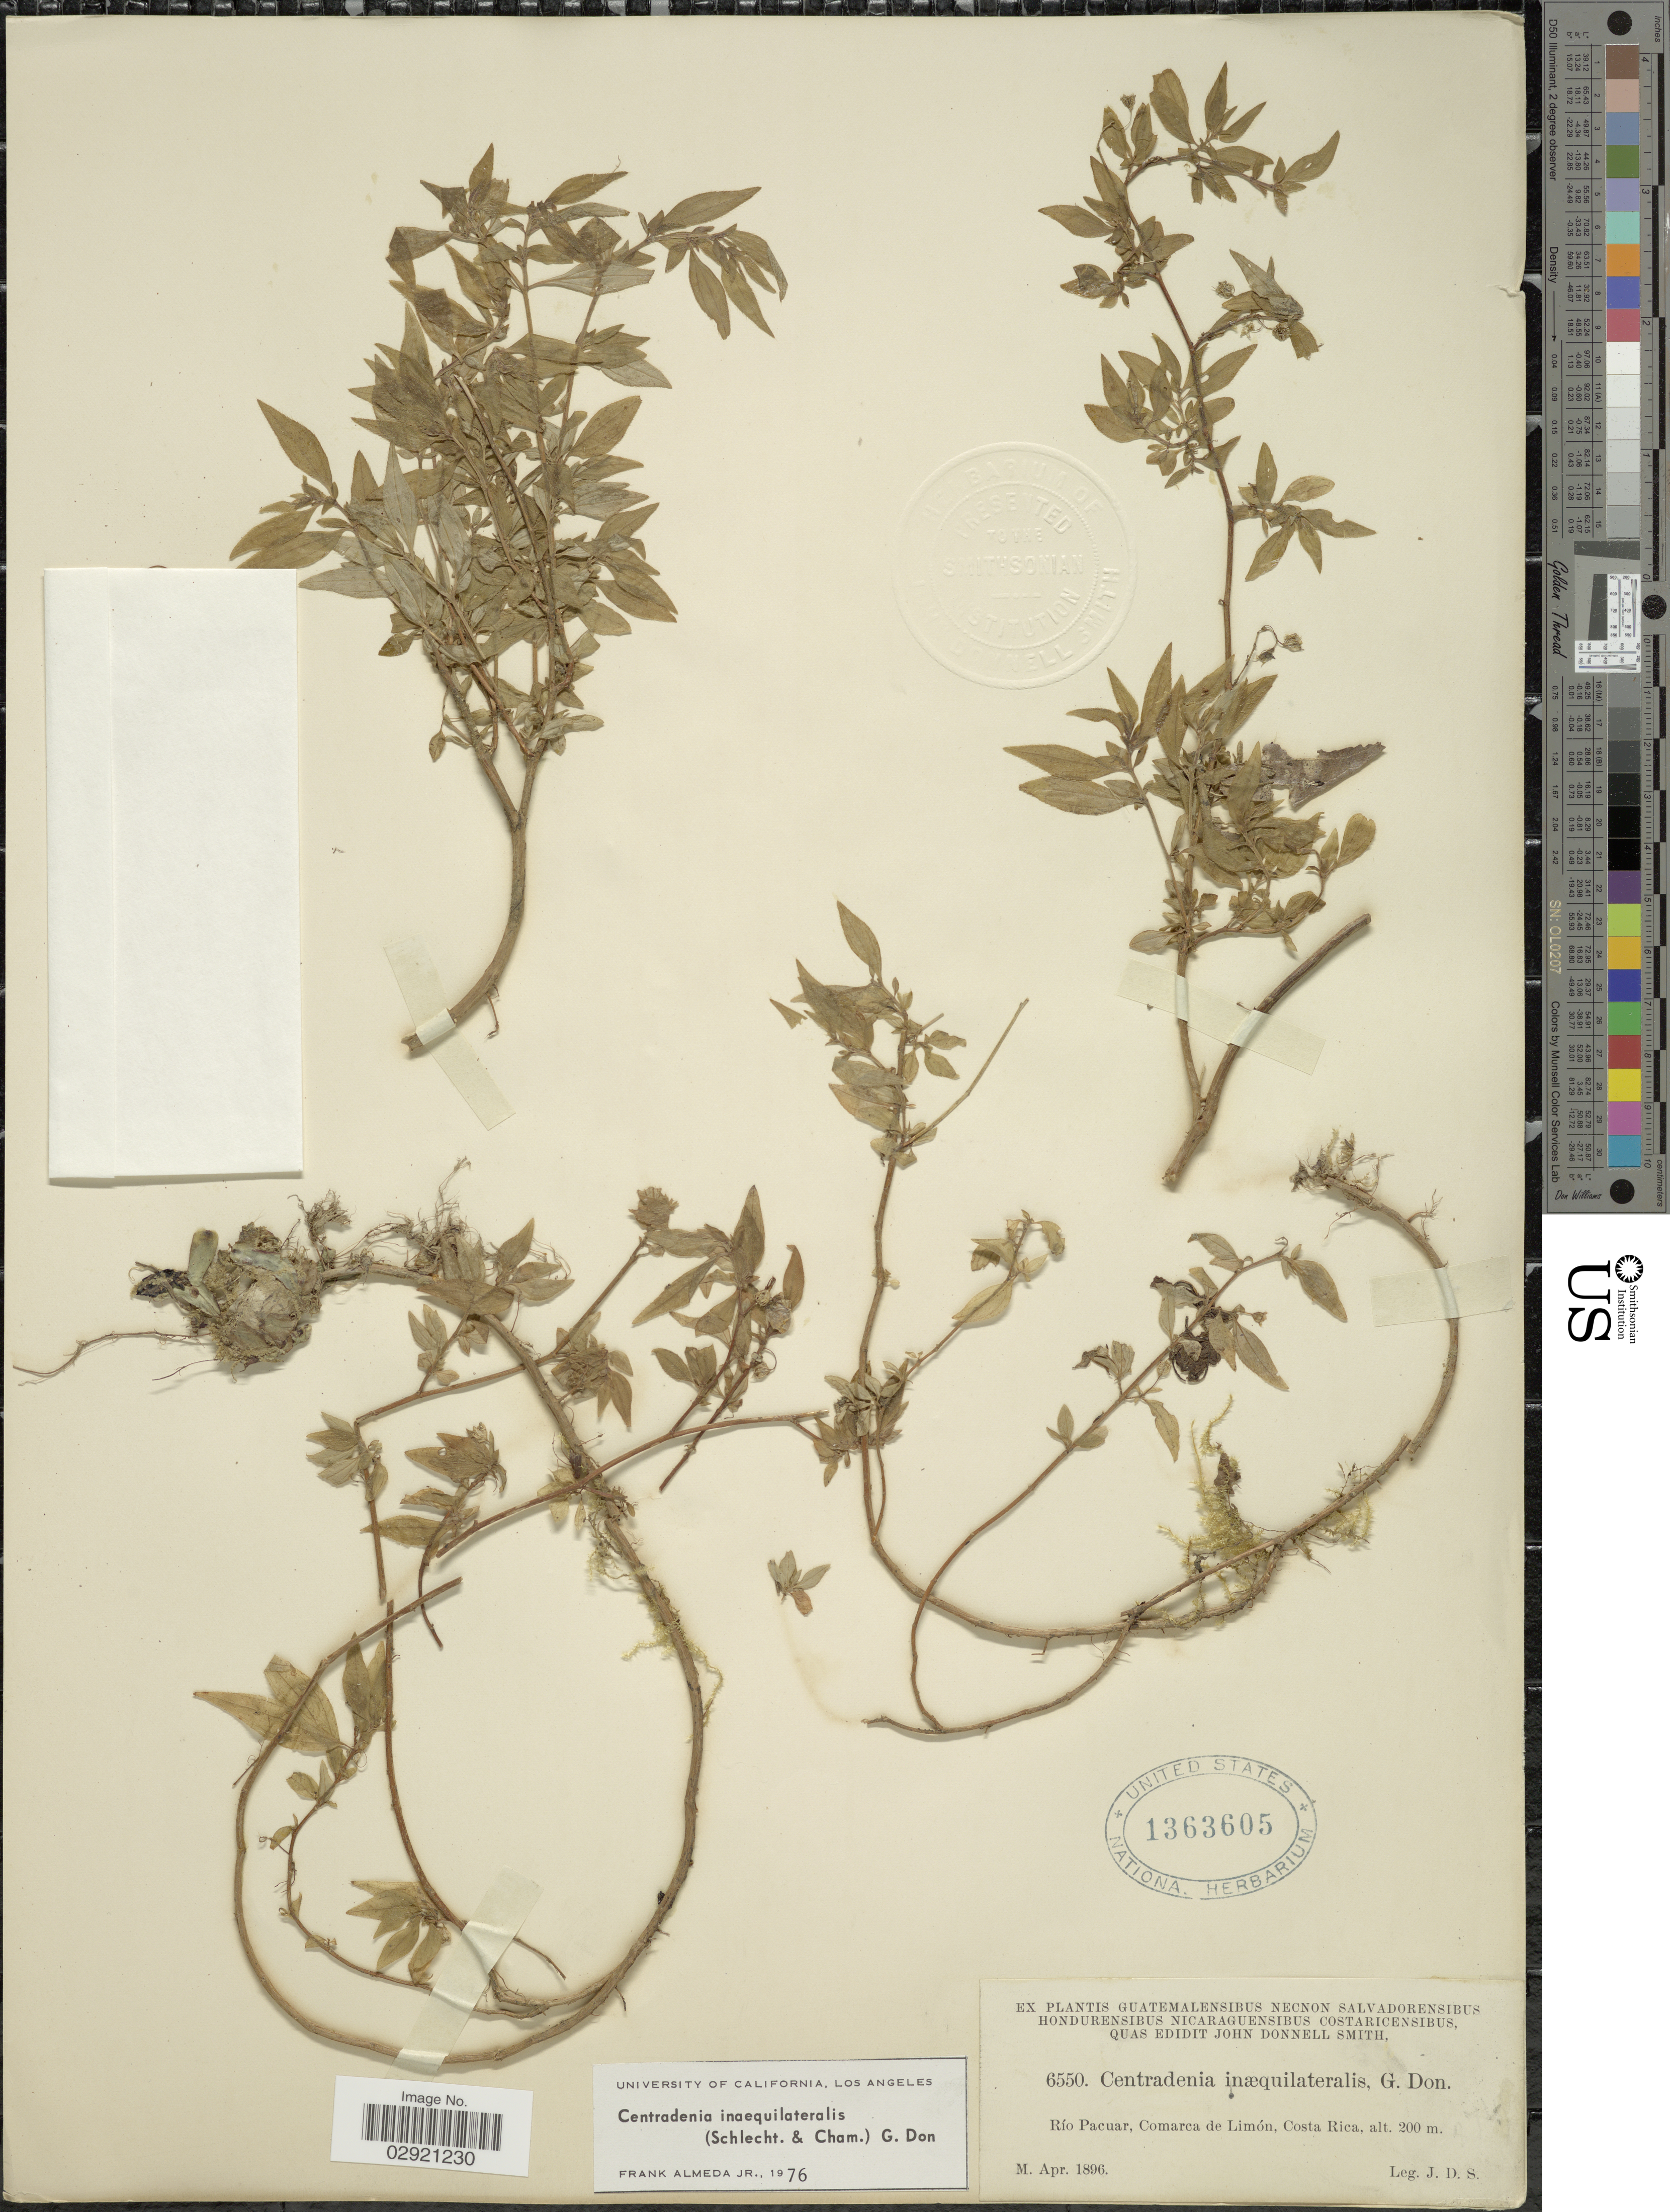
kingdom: Plantae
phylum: Tracheophyta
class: Magnoliopsida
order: Myrtales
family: Melastomataceae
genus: Centradenia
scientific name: Centradenia inaequilateralis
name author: (Gleason) G. Don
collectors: J. Donnell Smith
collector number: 6550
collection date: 1896-04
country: Costa Rica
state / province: Limón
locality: Río Pacuar, Comarca de Limón.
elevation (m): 200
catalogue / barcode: US 1363605